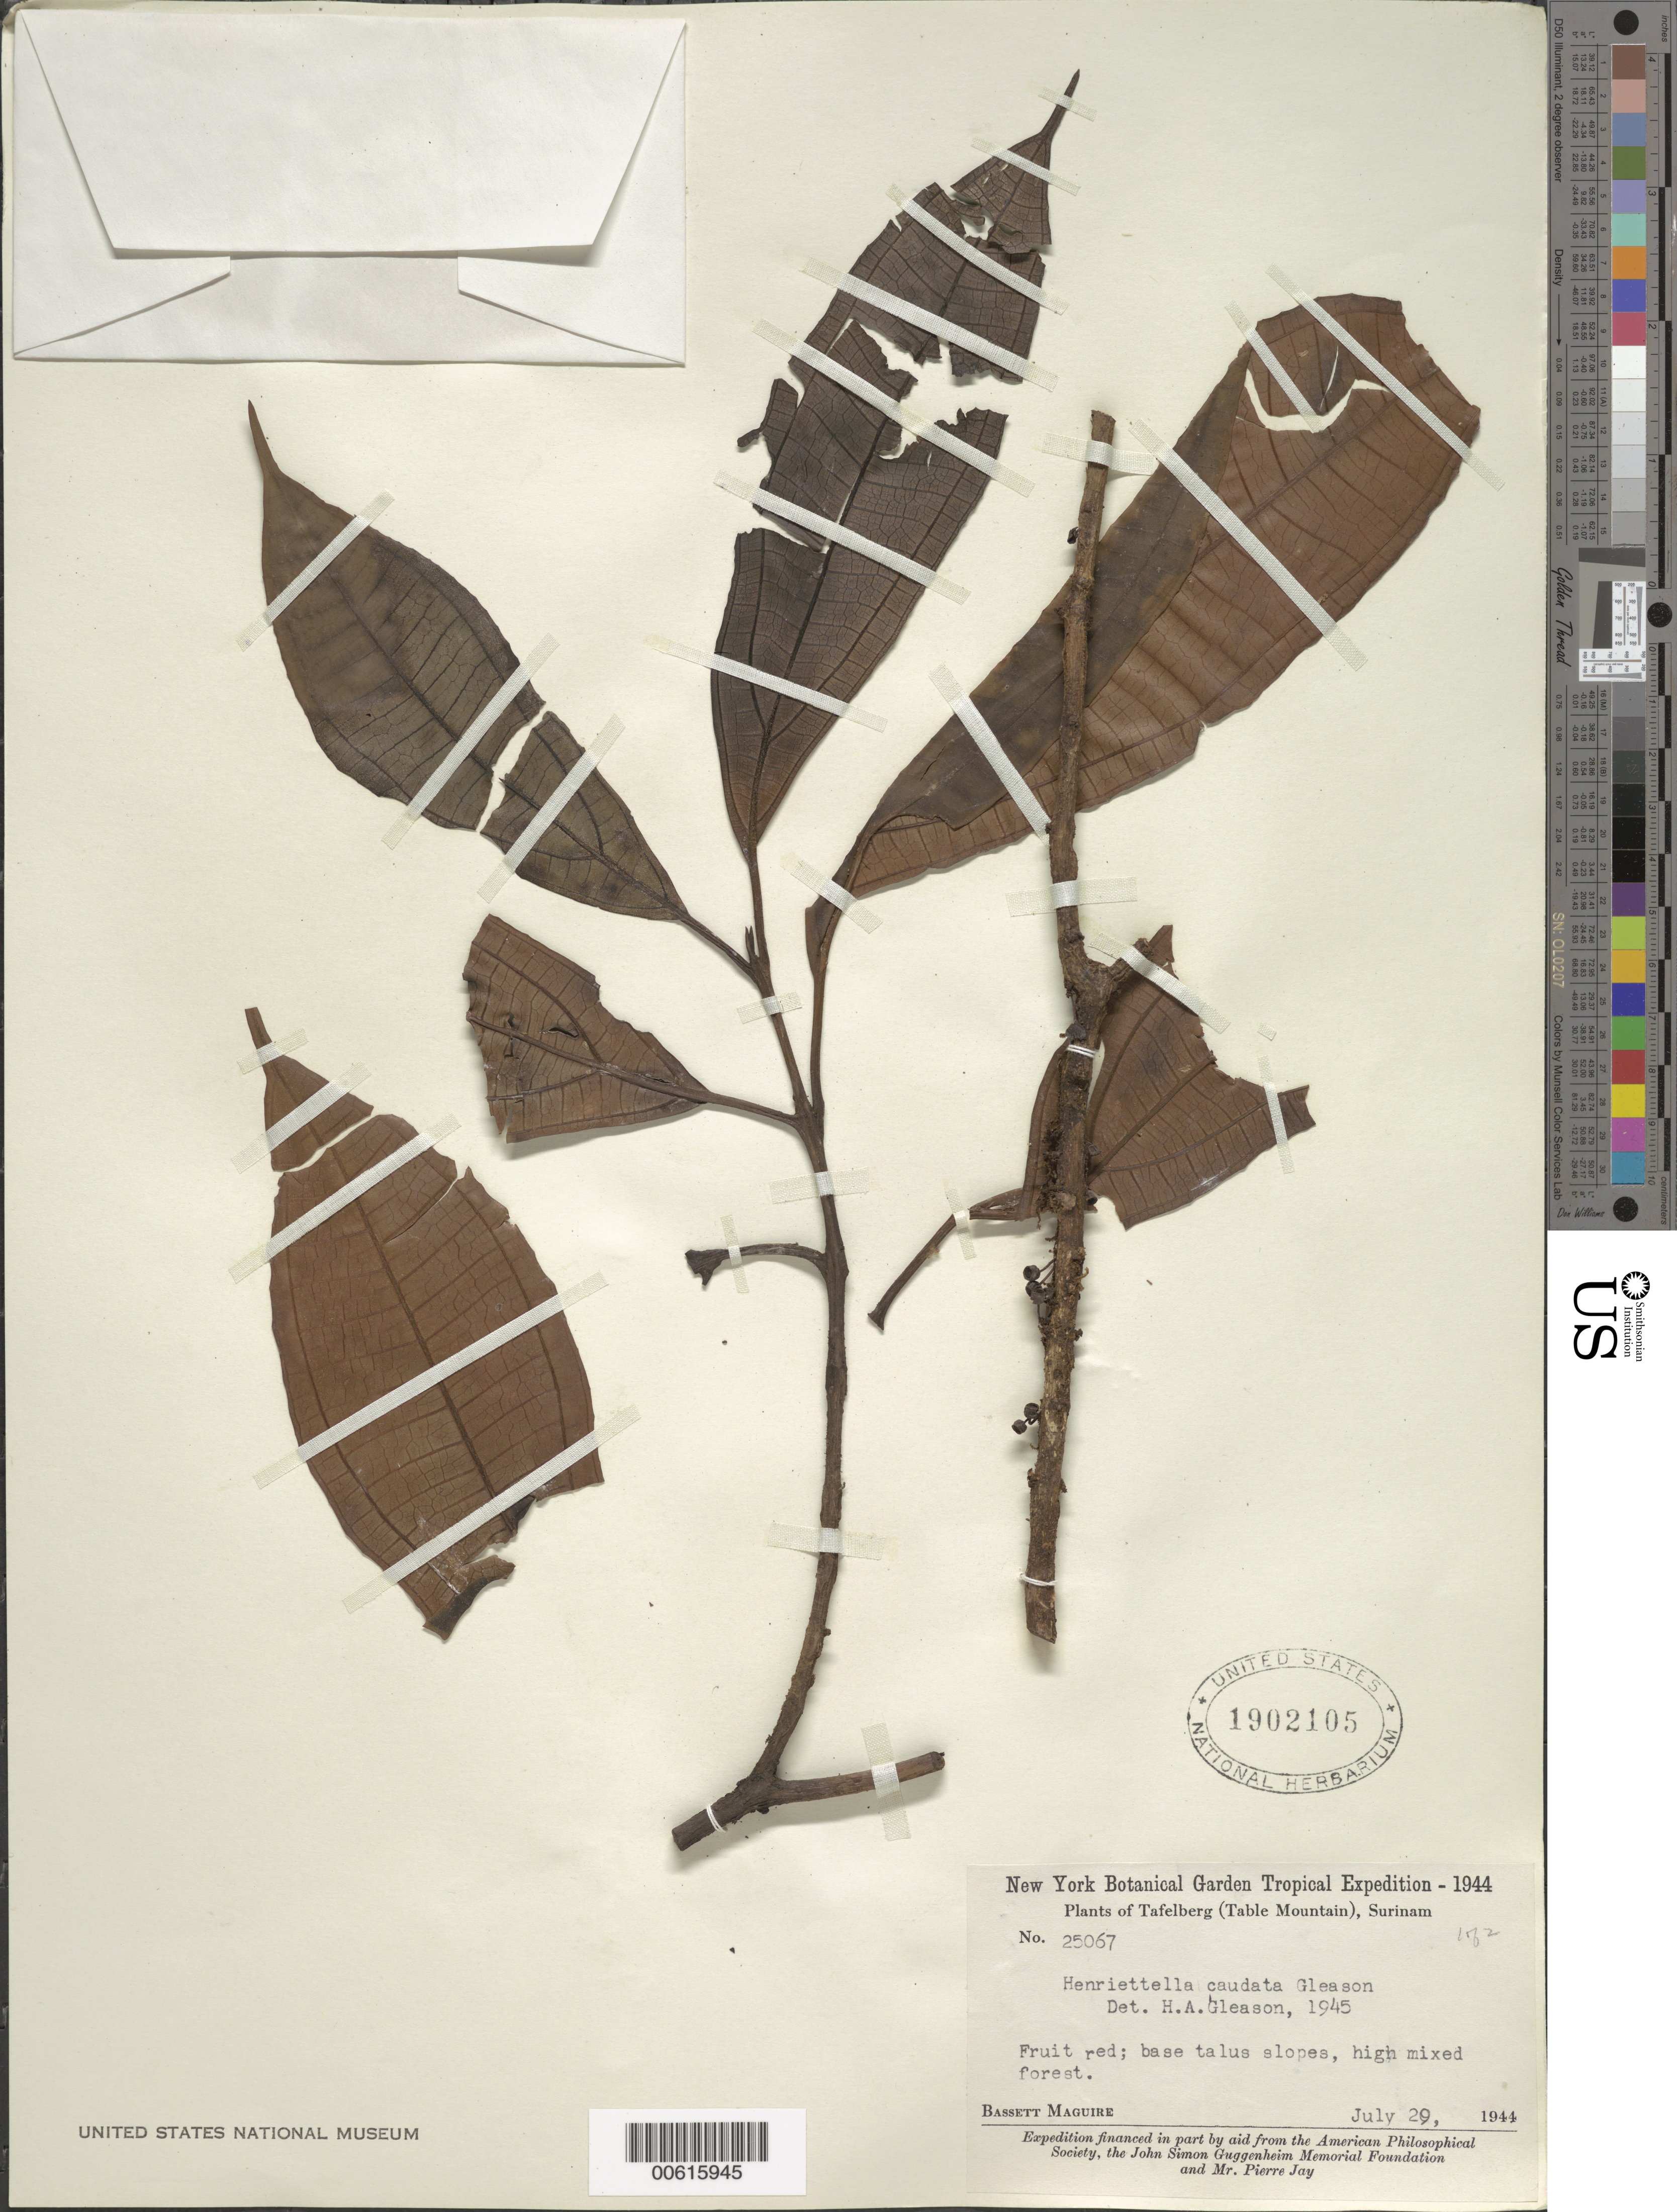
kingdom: Plantae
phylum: Tracheophyta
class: Magnoliopsida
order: Myrtales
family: Melastomataceae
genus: Henriettea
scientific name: Henriettea caudata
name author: (Gleason) Penneys et al.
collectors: B. Maguire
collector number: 25067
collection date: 1944-07-29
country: Suriname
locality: Tafelberg (Table Mountain).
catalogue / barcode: US 1902105